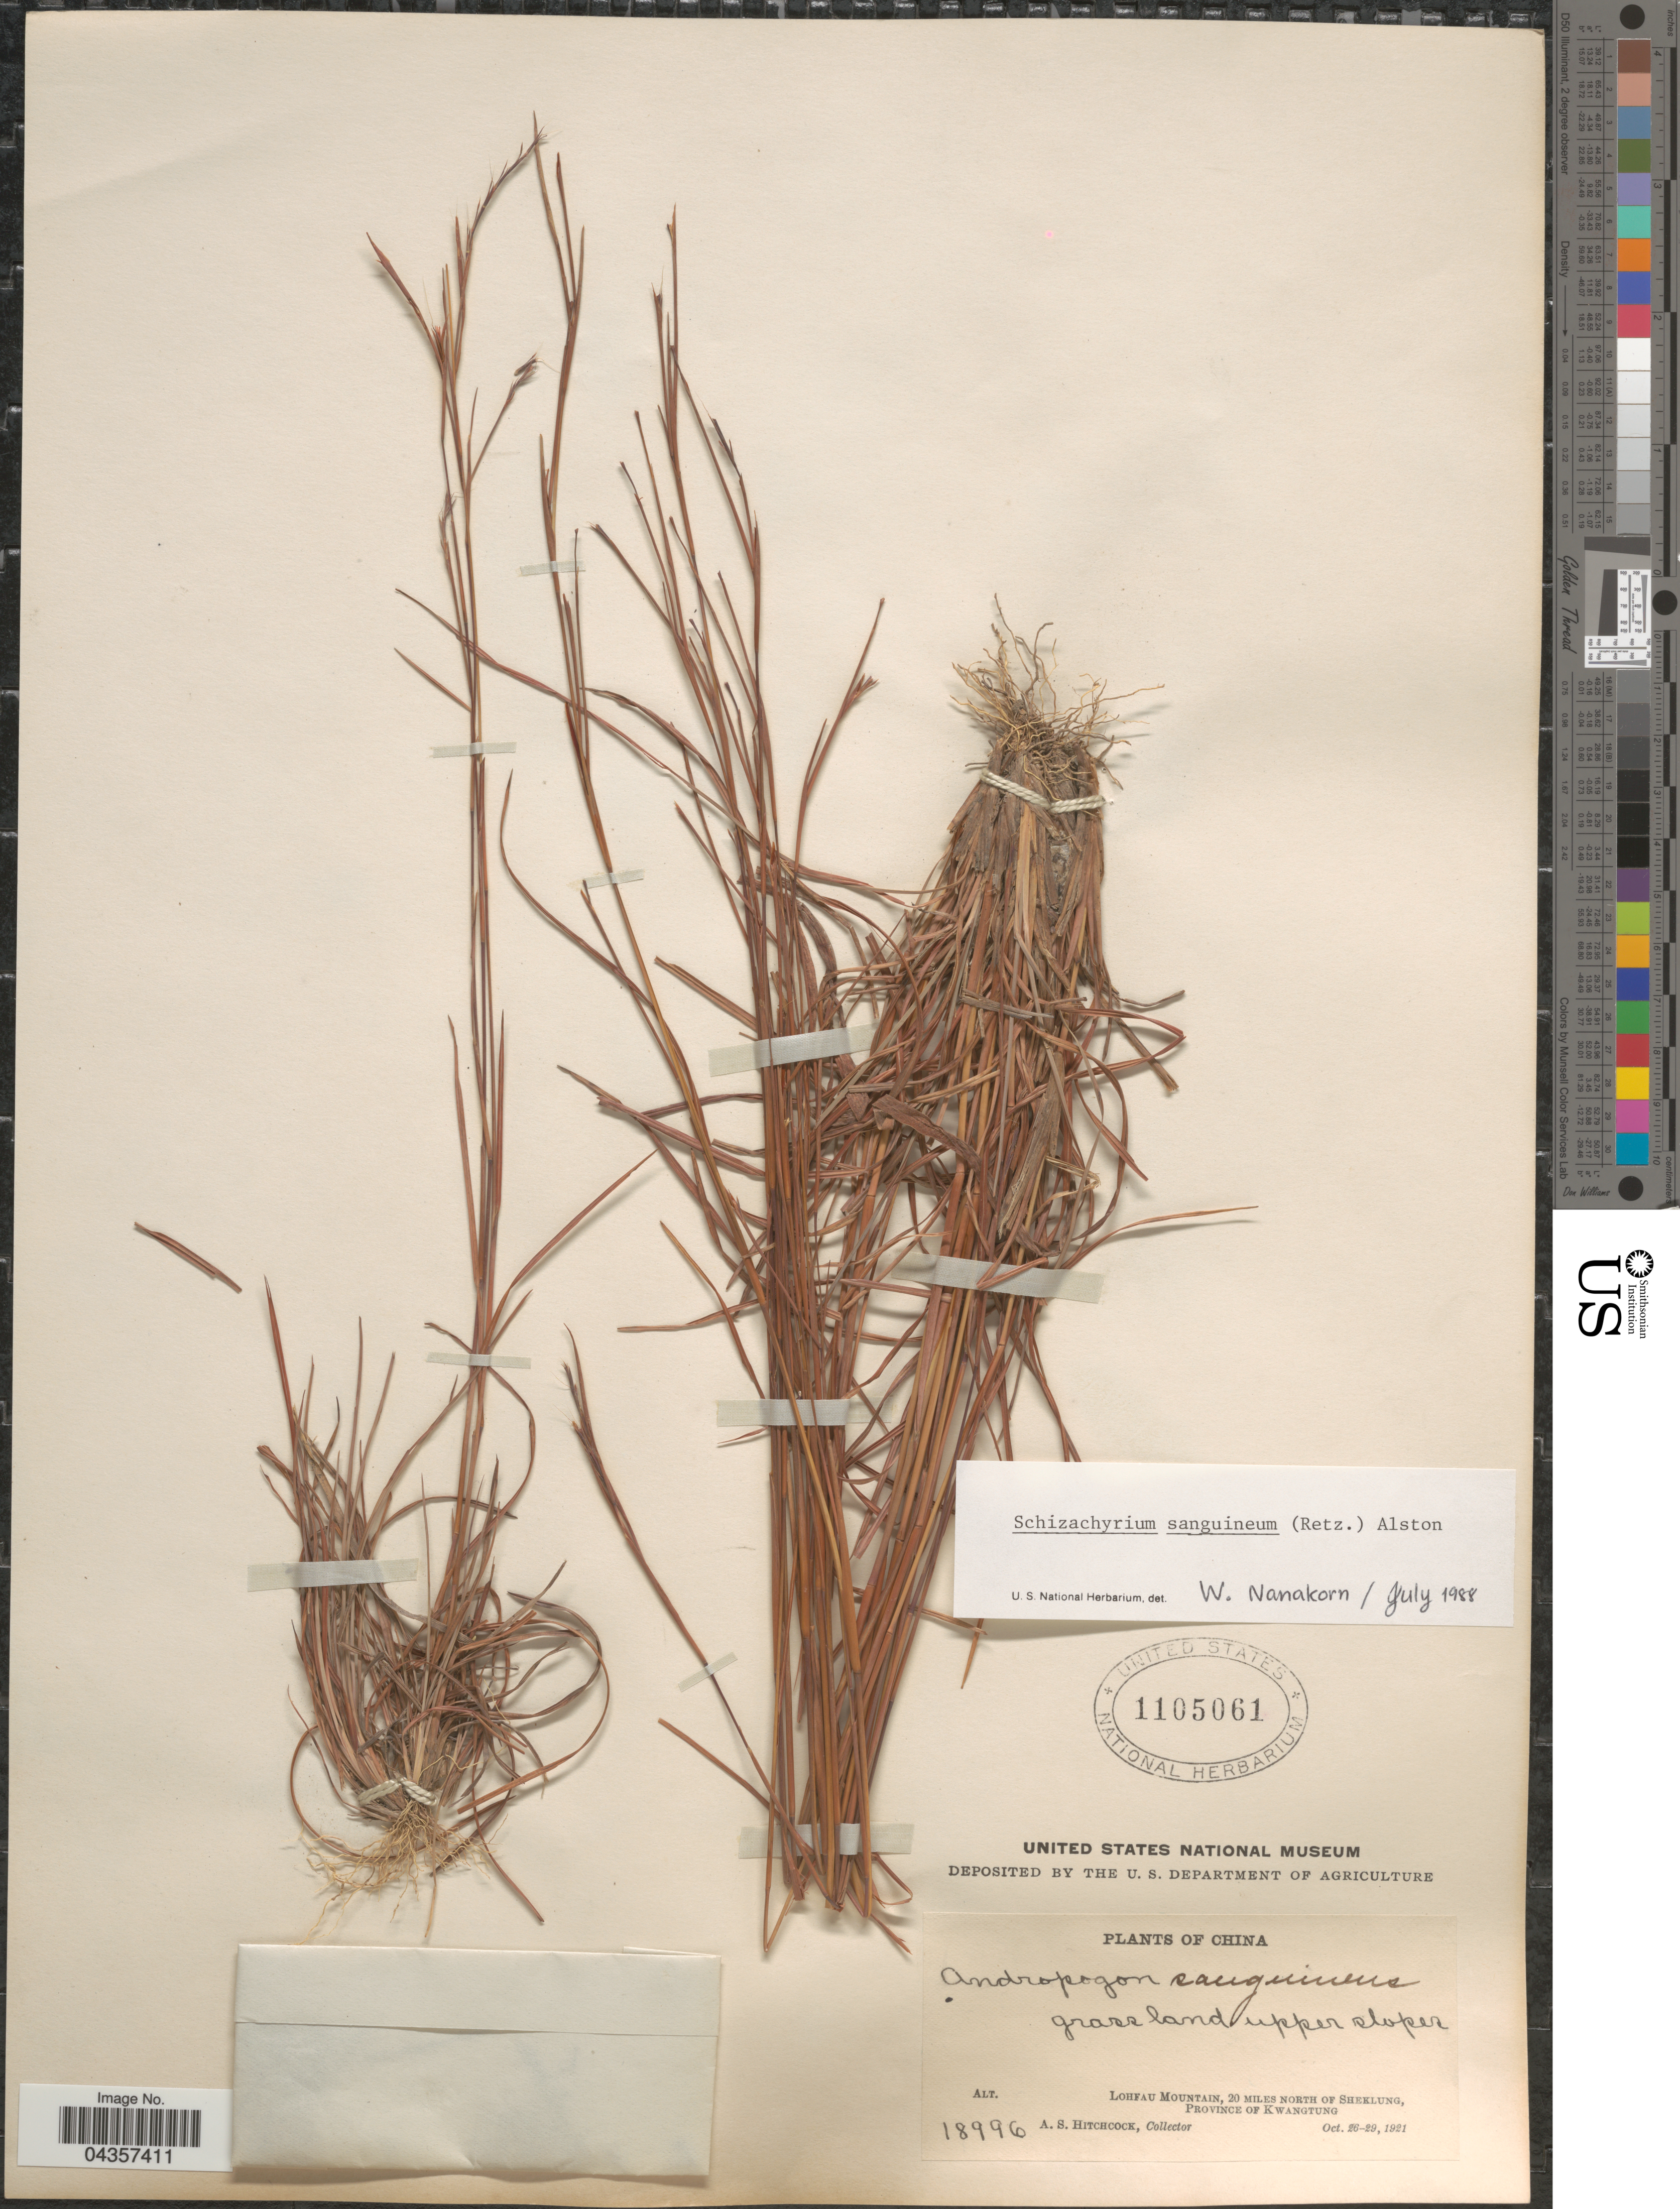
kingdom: Plantae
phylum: Tracheophyta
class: Liliopsida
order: Poales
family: Poaceae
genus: Schizachyrium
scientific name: Schizachyrium sanguineum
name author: (Retz.) Alston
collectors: A. S. Hitchcock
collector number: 18996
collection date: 1921-10-26/1921-10-29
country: China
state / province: Guangdong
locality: Grassland upper slopes. Lohfau Mountain, 20 miles North of Sheklung, Province of Kwangtung.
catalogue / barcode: US 1105061